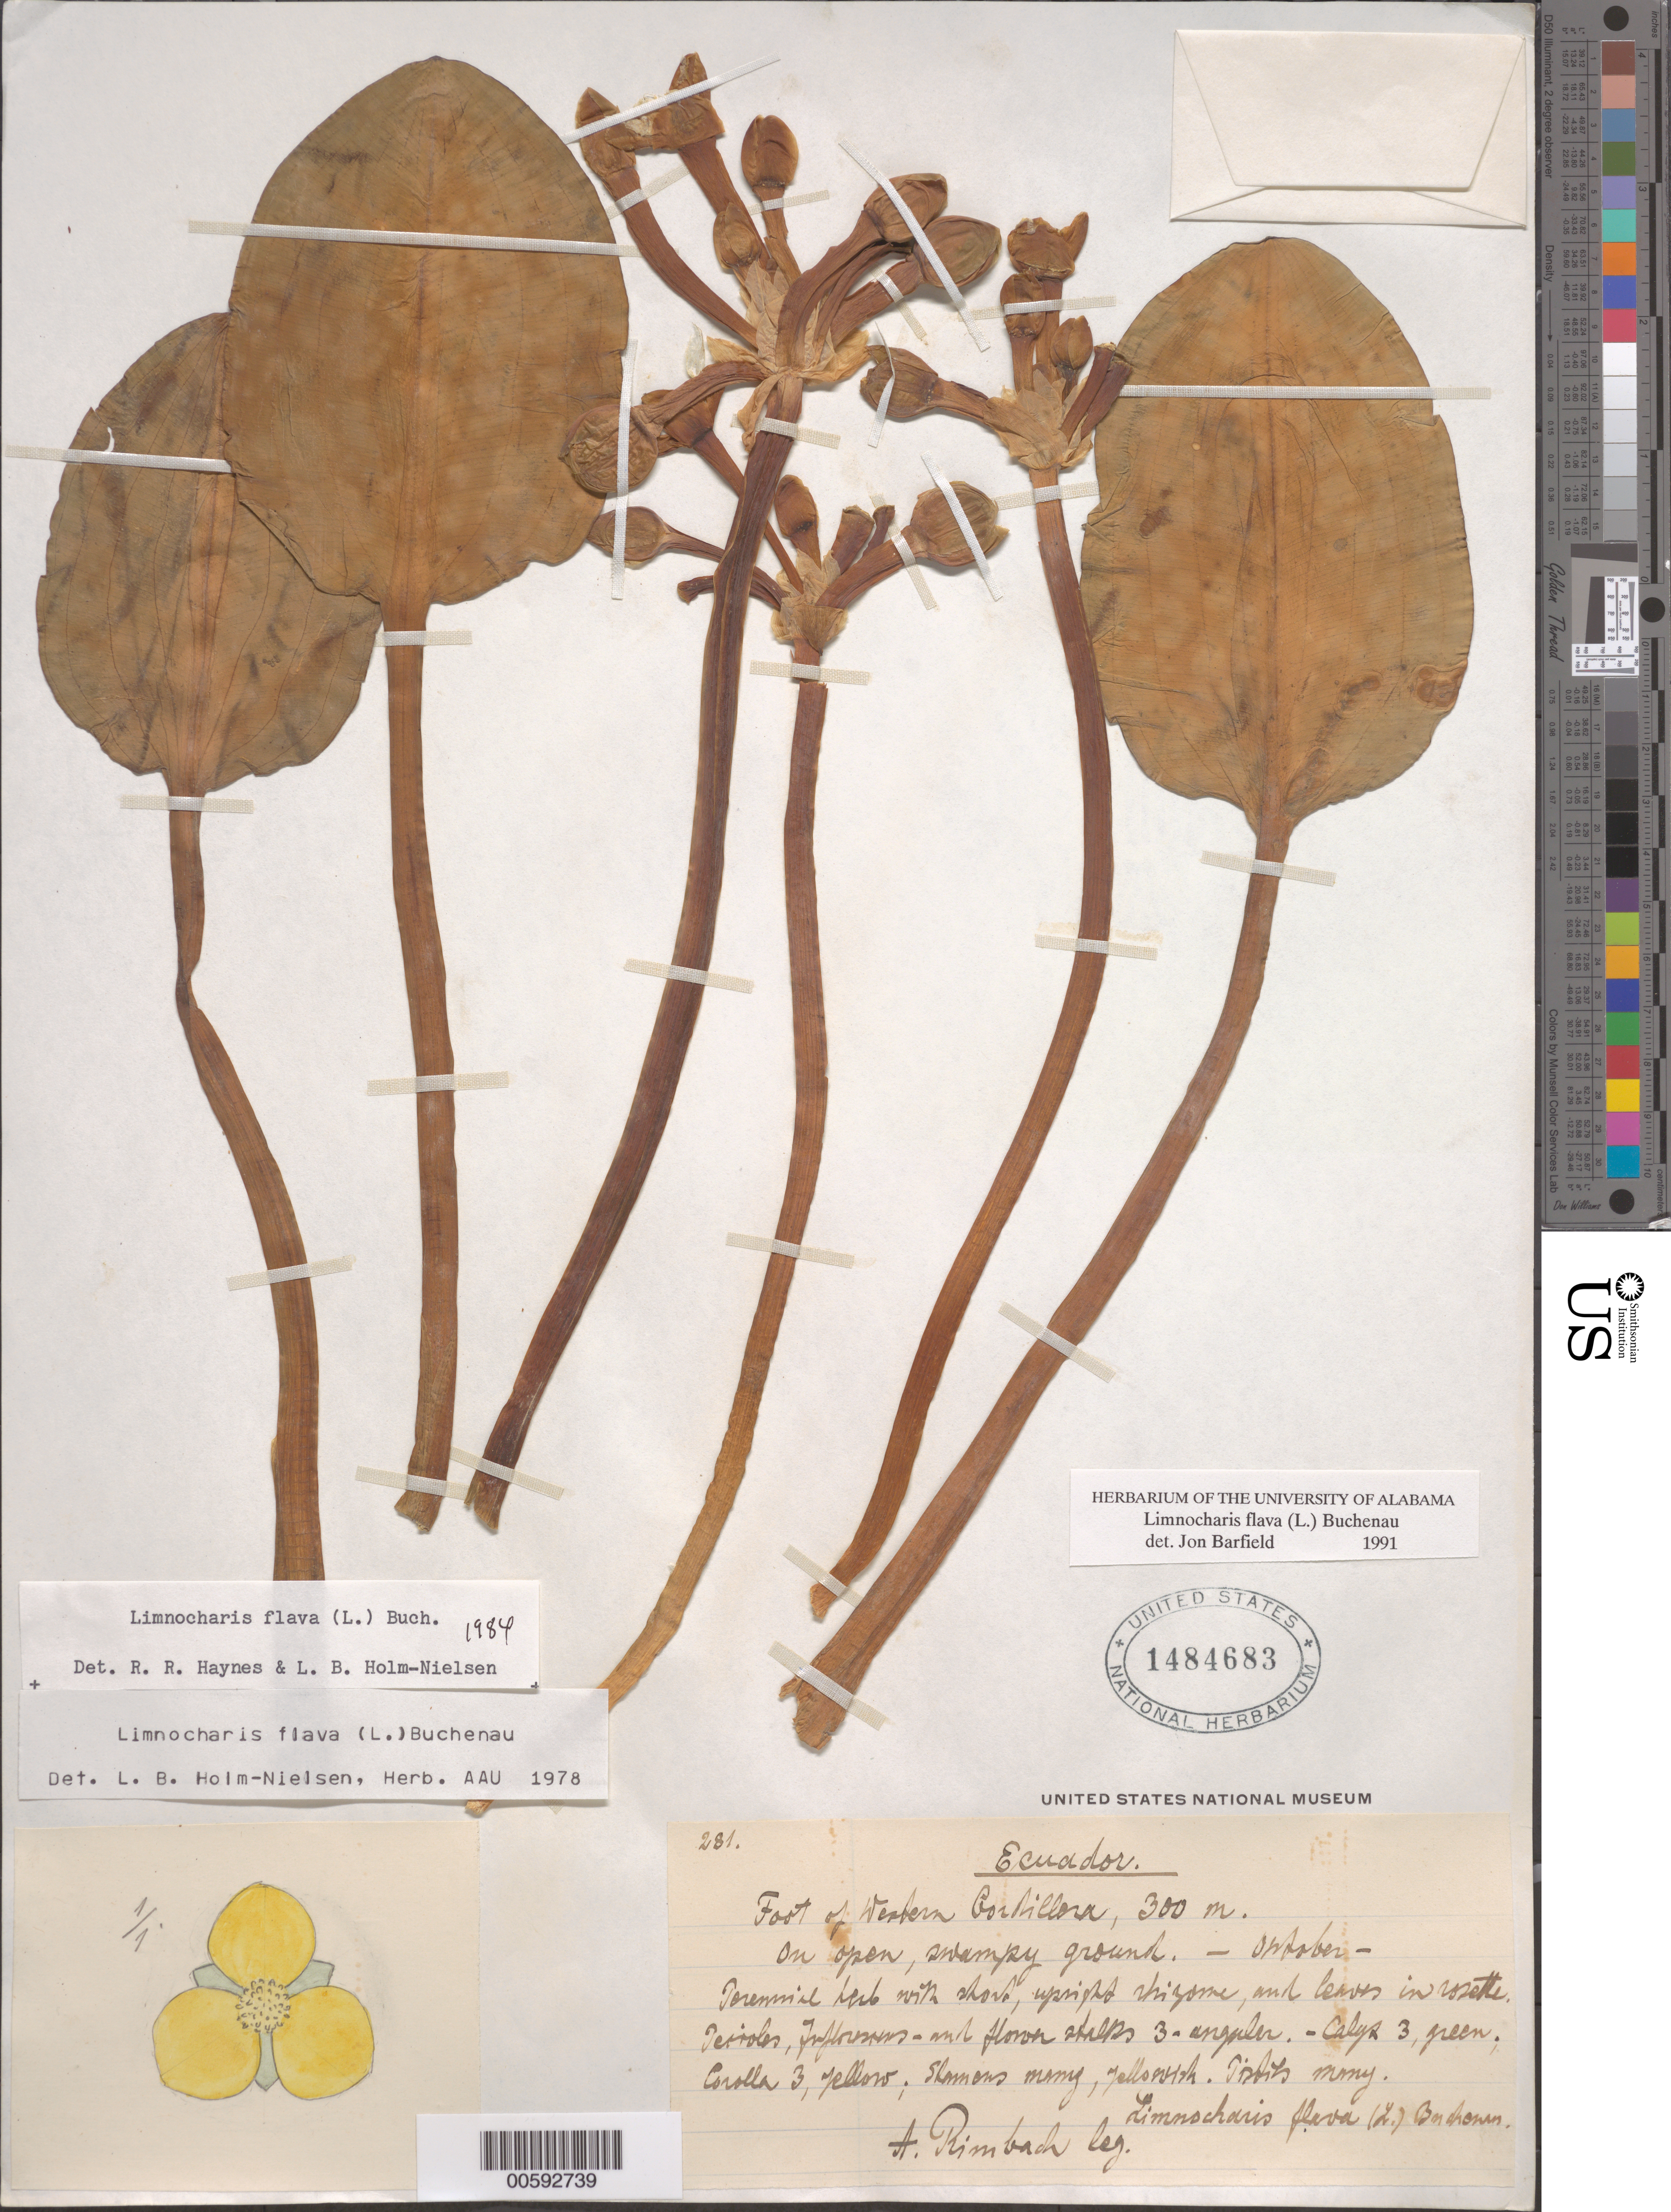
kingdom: Plantae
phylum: Tracheophyta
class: Liliopsida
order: Alismatales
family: Alismataceae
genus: Limnocharis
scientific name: Limnocharis flava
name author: (L.) Buchenau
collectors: A. Rimbach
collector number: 281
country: Ecuador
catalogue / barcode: US 1484683